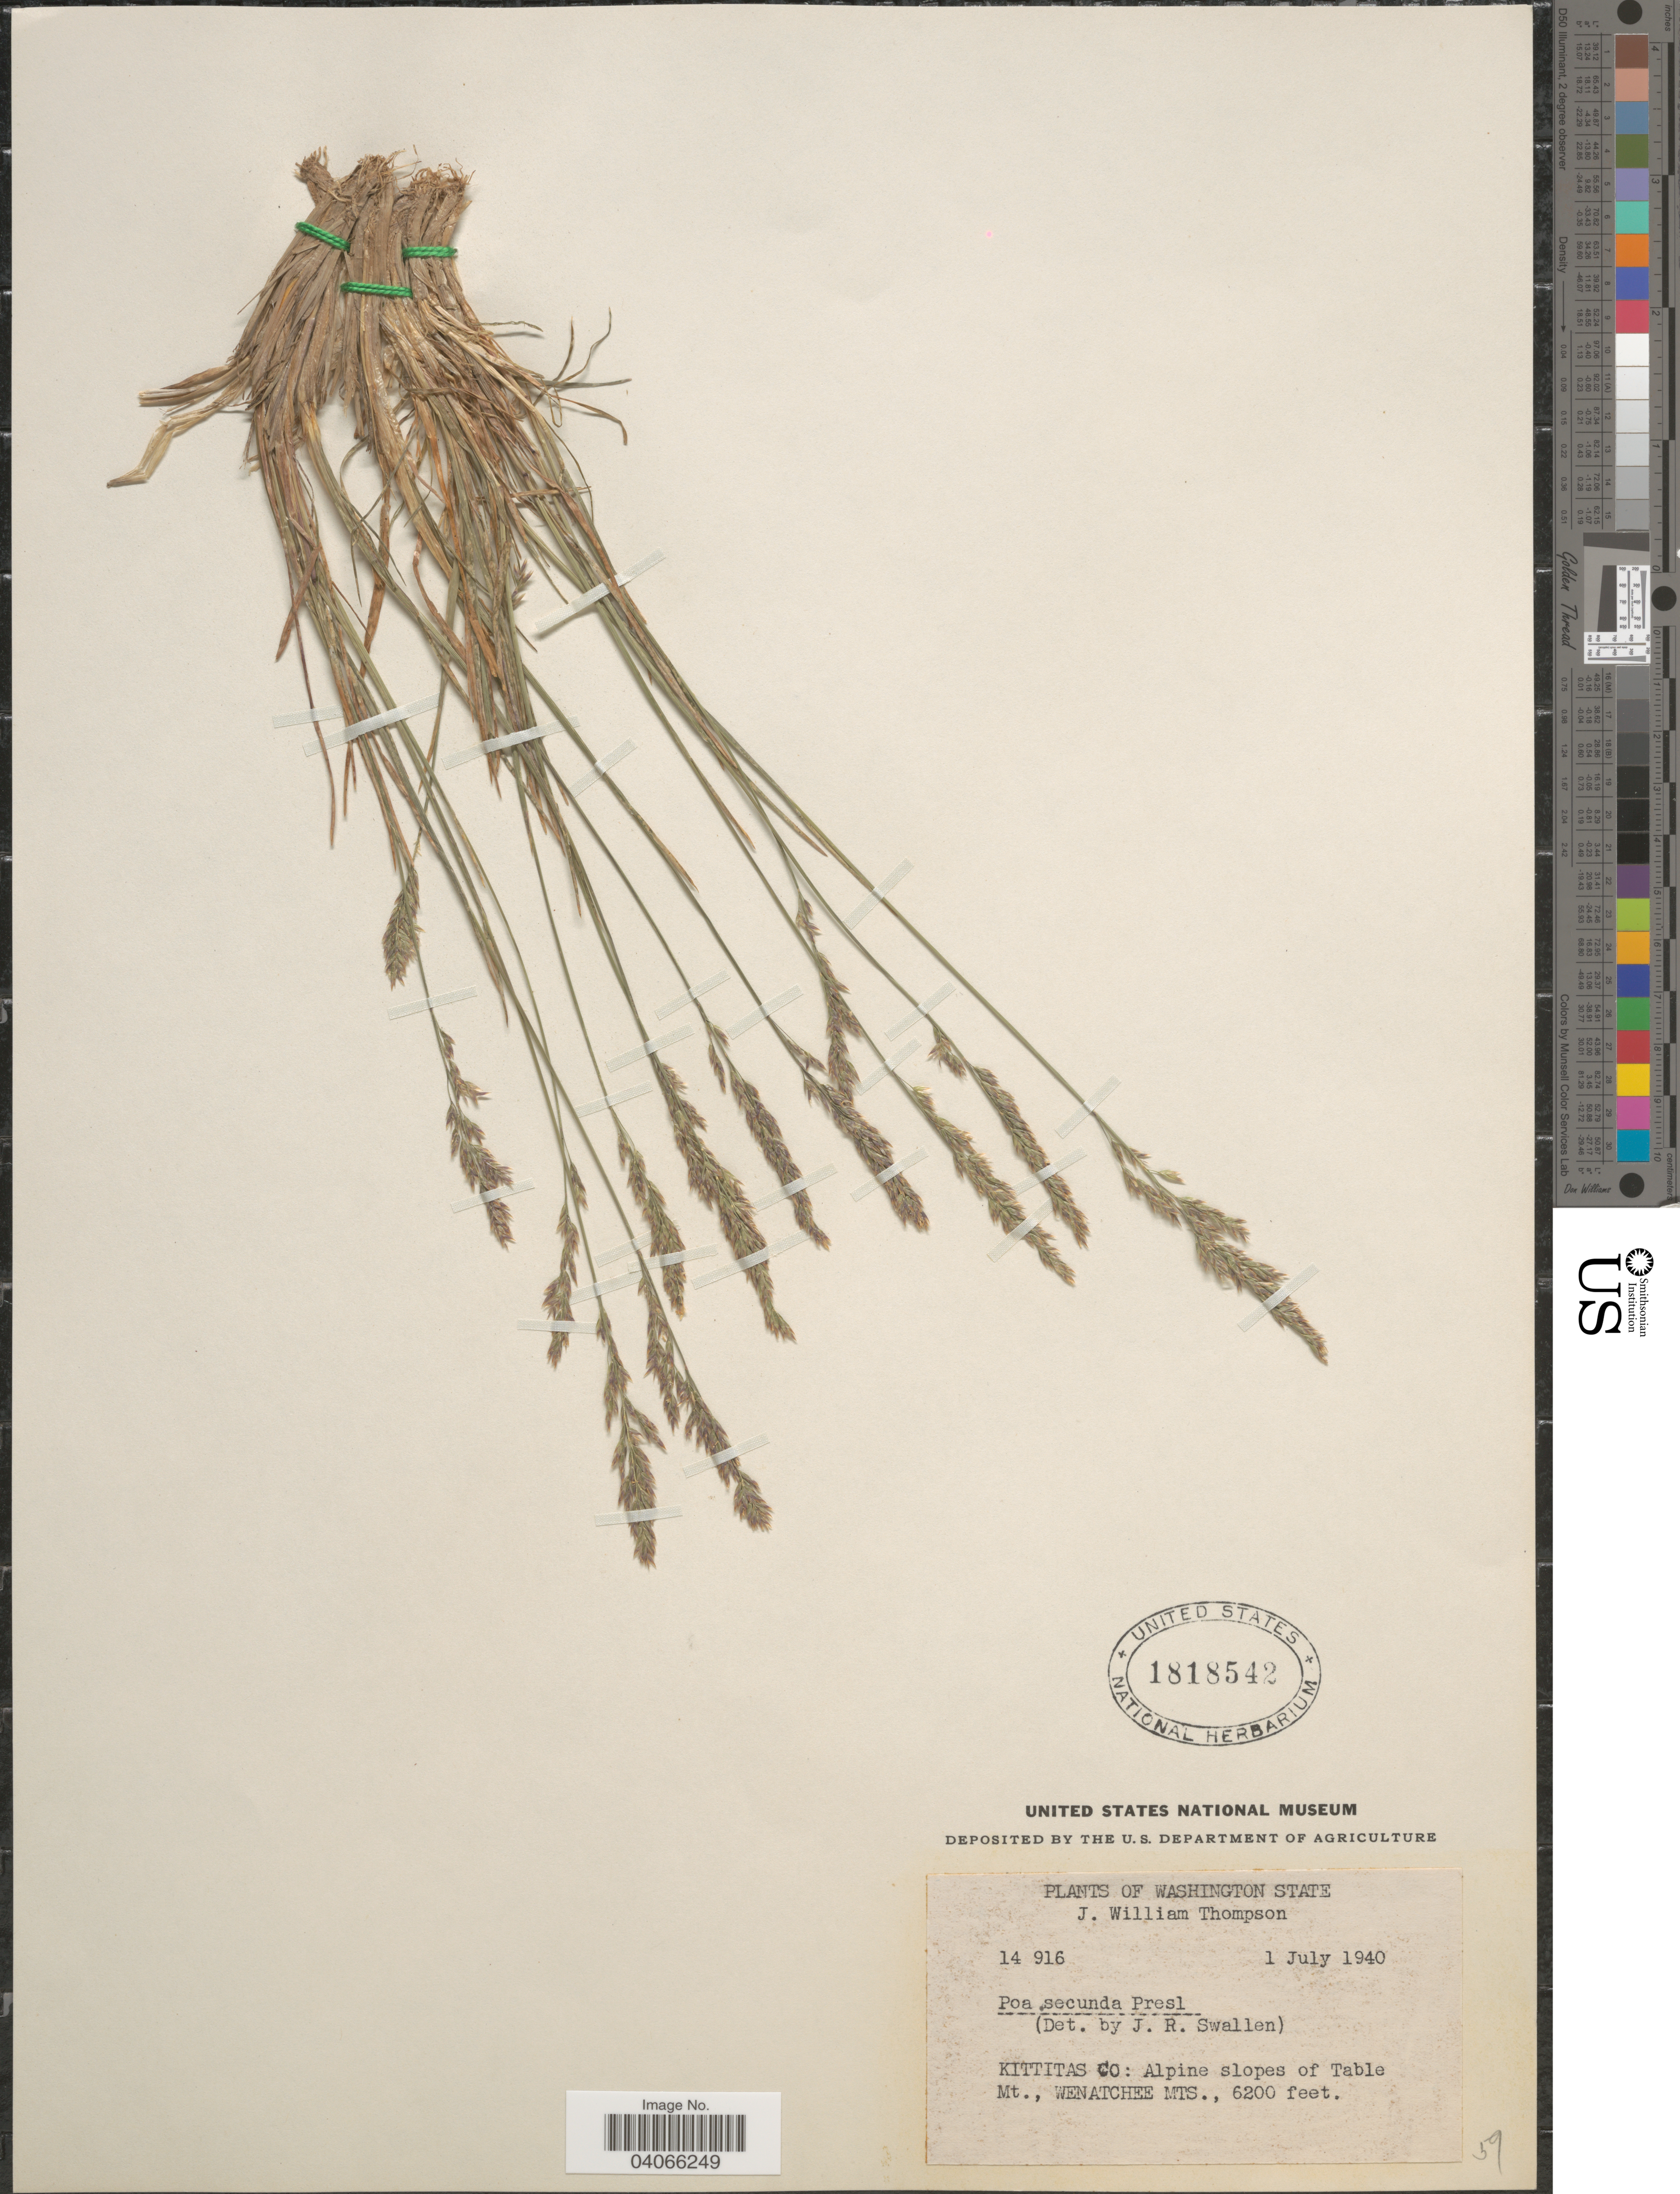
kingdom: Plantae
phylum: Tracheophyta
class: Liliopsida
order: Poales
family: Poaceae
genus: Poa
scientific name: Poa secunda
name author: J. Presl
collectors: J. W. Thompson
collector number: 14916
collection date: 1940-07-01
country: United States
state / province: Washington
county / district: Kittitas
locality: Kittitas Co: Alpine slopes of Table Mt., Wenatchee Mts.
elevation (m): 1890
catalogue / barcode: US 1818542